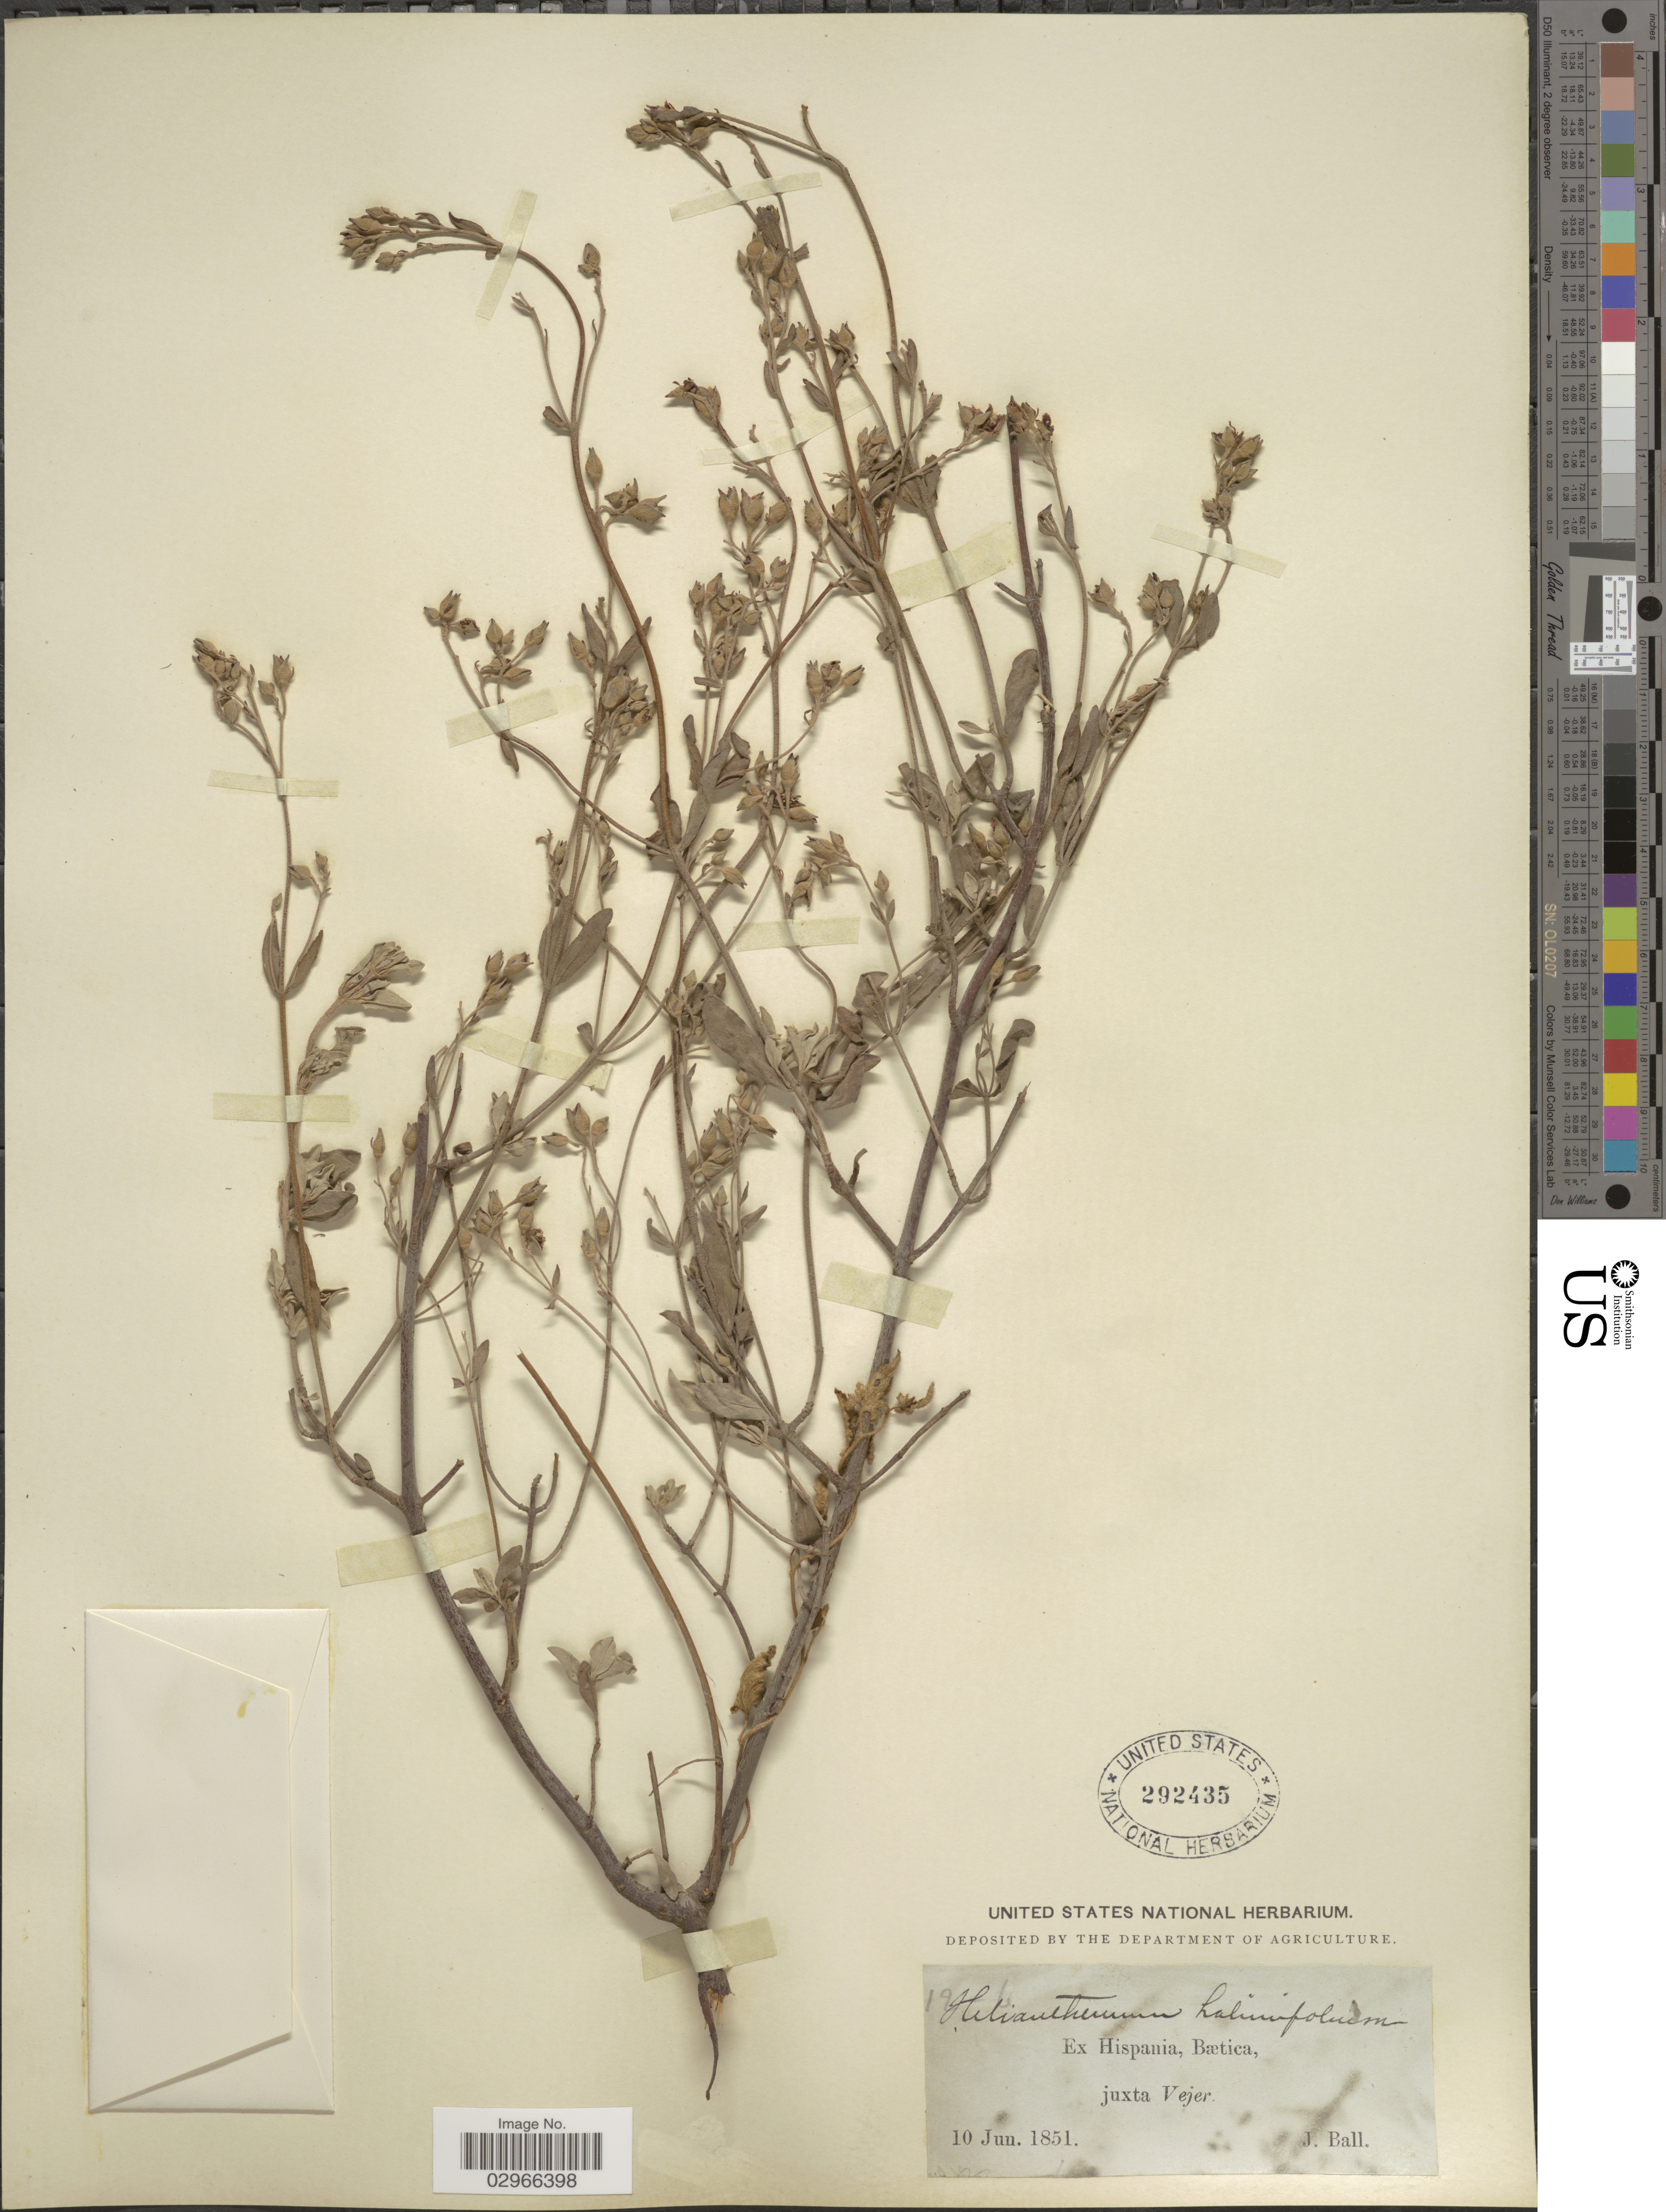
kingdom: Plantae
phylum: Tracheophyta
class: Magnoliopsida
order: Malvales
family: Cistaceae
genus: Halimium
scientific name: Halimium halimifolium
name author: (L.) Willk.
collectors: J. Ball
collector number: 12-6*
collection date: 1851-06-10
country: Spain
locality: Ex Hispania, Bætica, juxta Vejer.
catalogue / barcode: US 292436